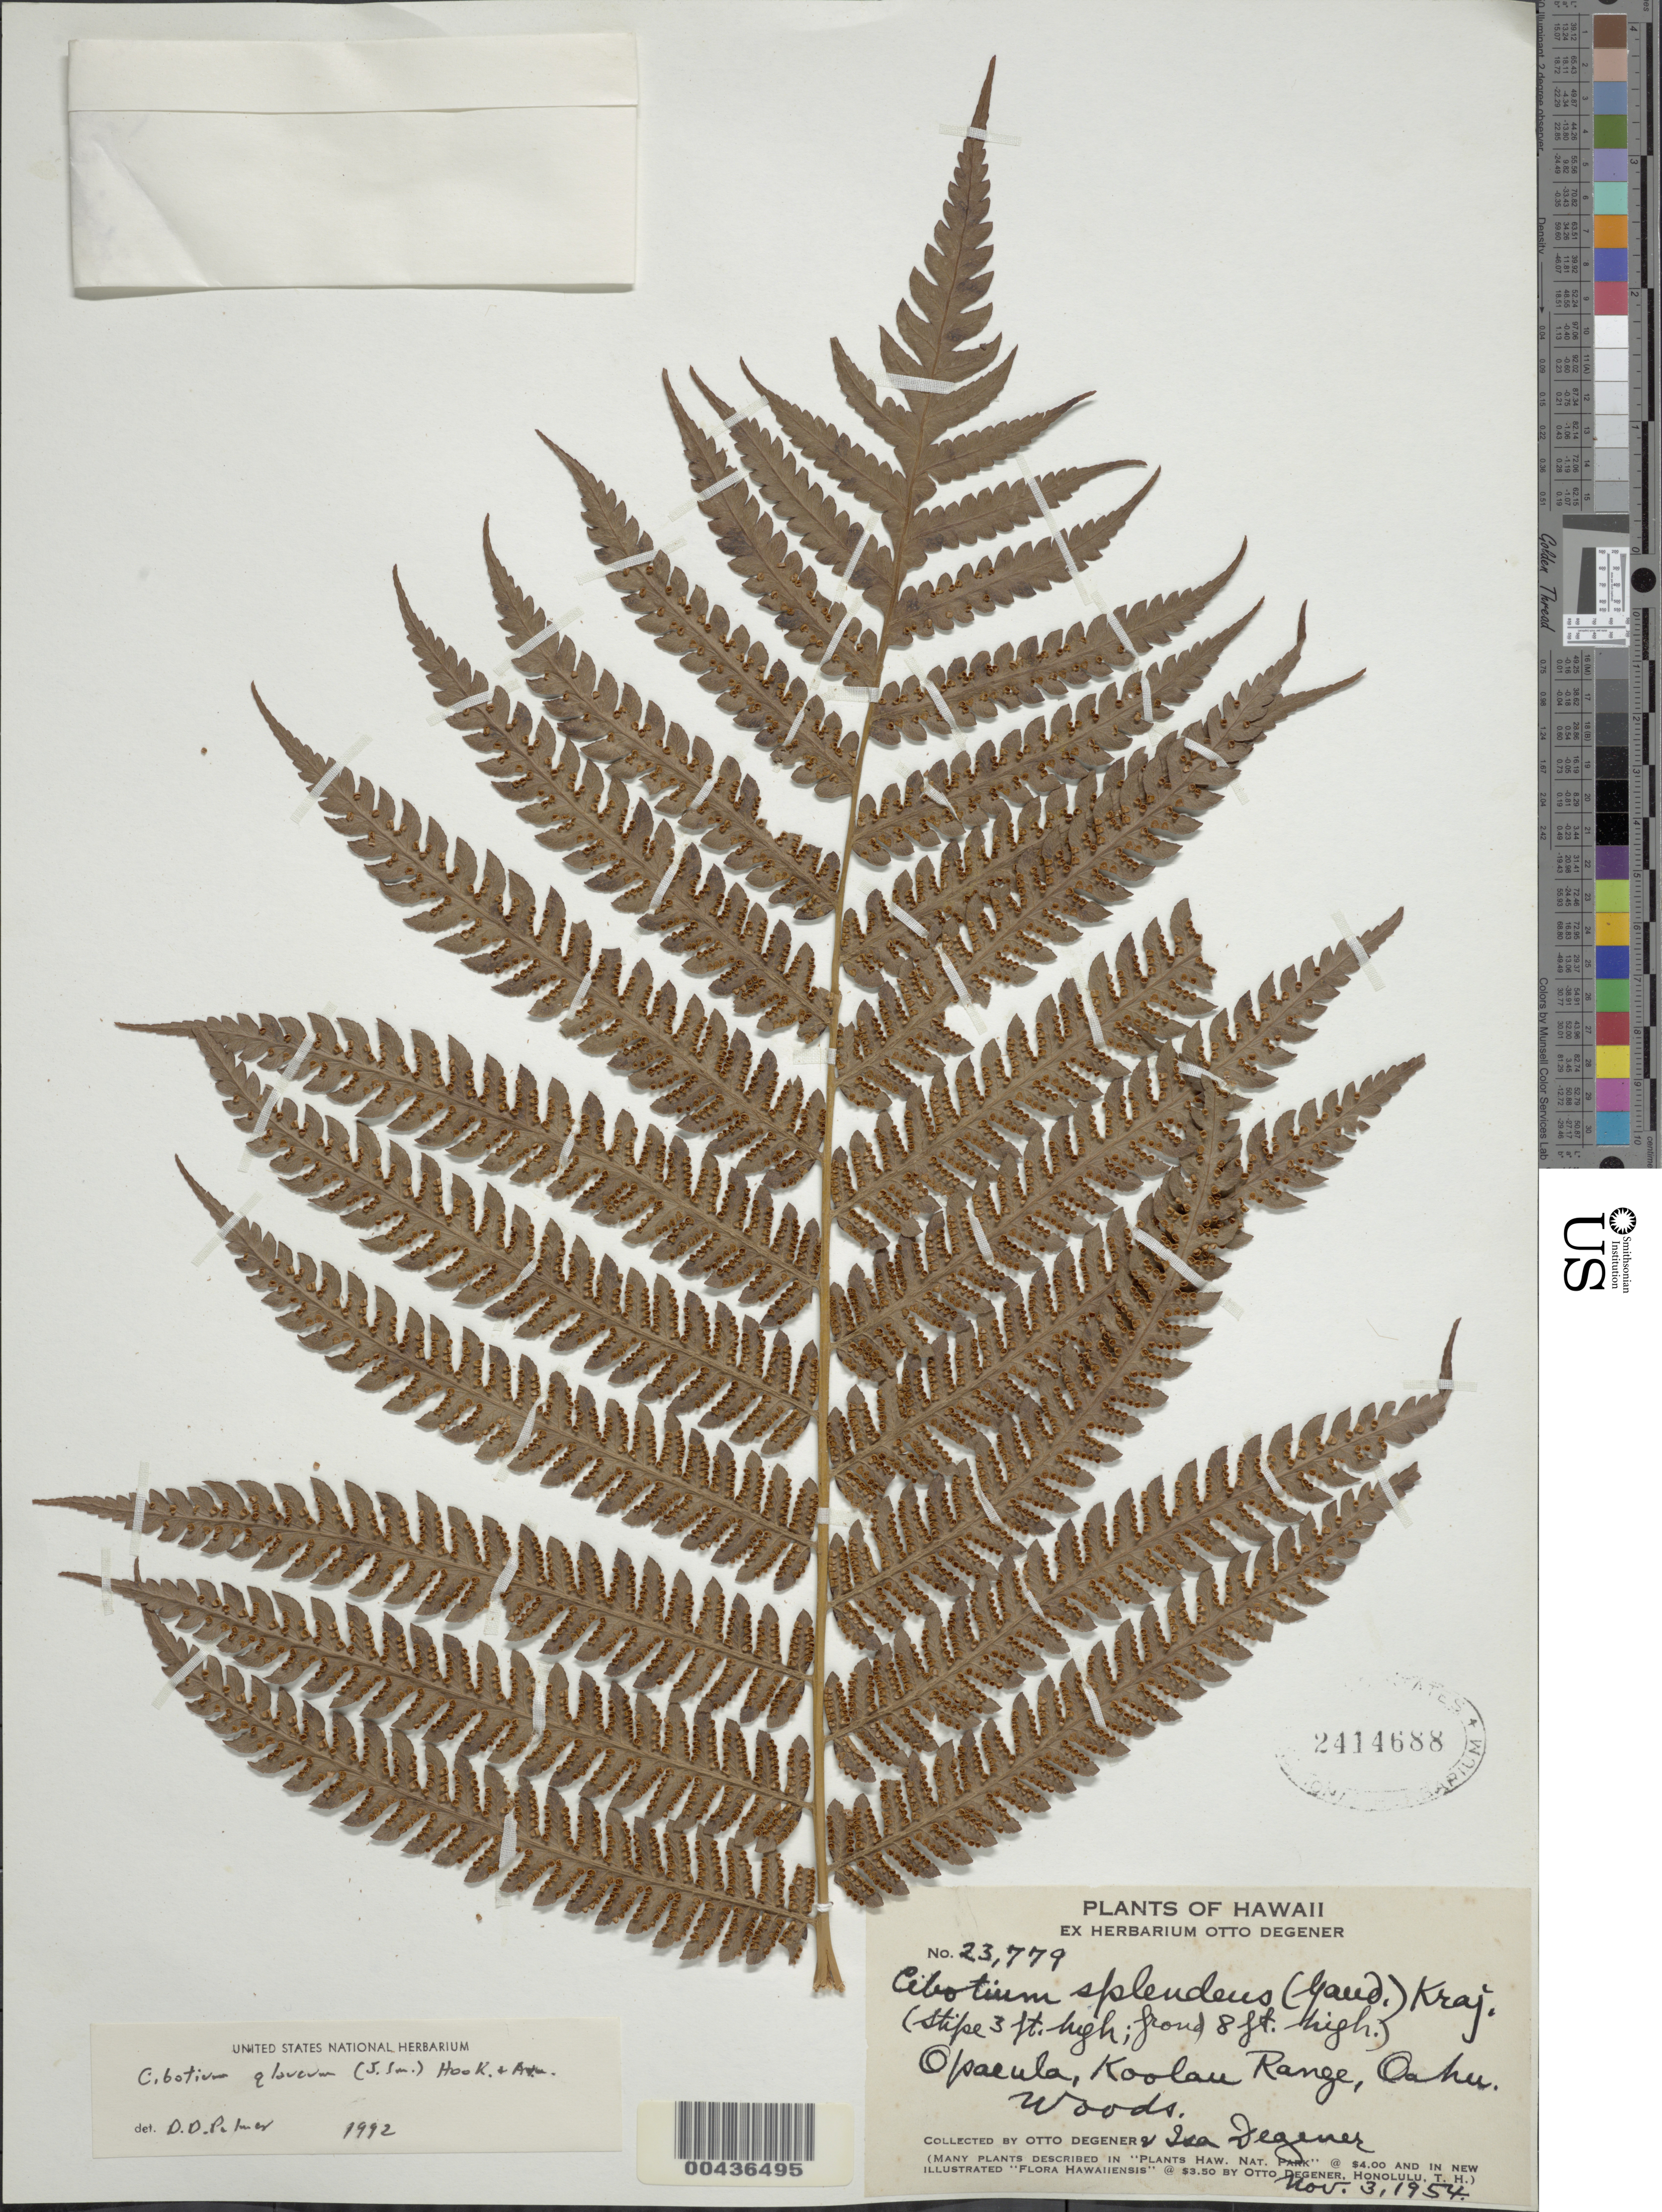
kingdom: Plantae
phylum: Tracheophyta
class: Polypodiopsida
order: Cyatheales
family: Cibotiaceae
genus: Cibotium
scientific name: Cibotium glaucum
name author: (Sm.) Hook. & Arn.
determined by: Palmer, D. D.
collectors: O. Degener & I. Degener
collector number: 23779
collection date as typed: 3 Nov 1954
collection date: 1954-11-03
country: United States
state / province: Hawaii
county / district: Honolulu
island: Oahu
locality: Opaeula, Koolau Range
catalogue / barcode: US 2414688